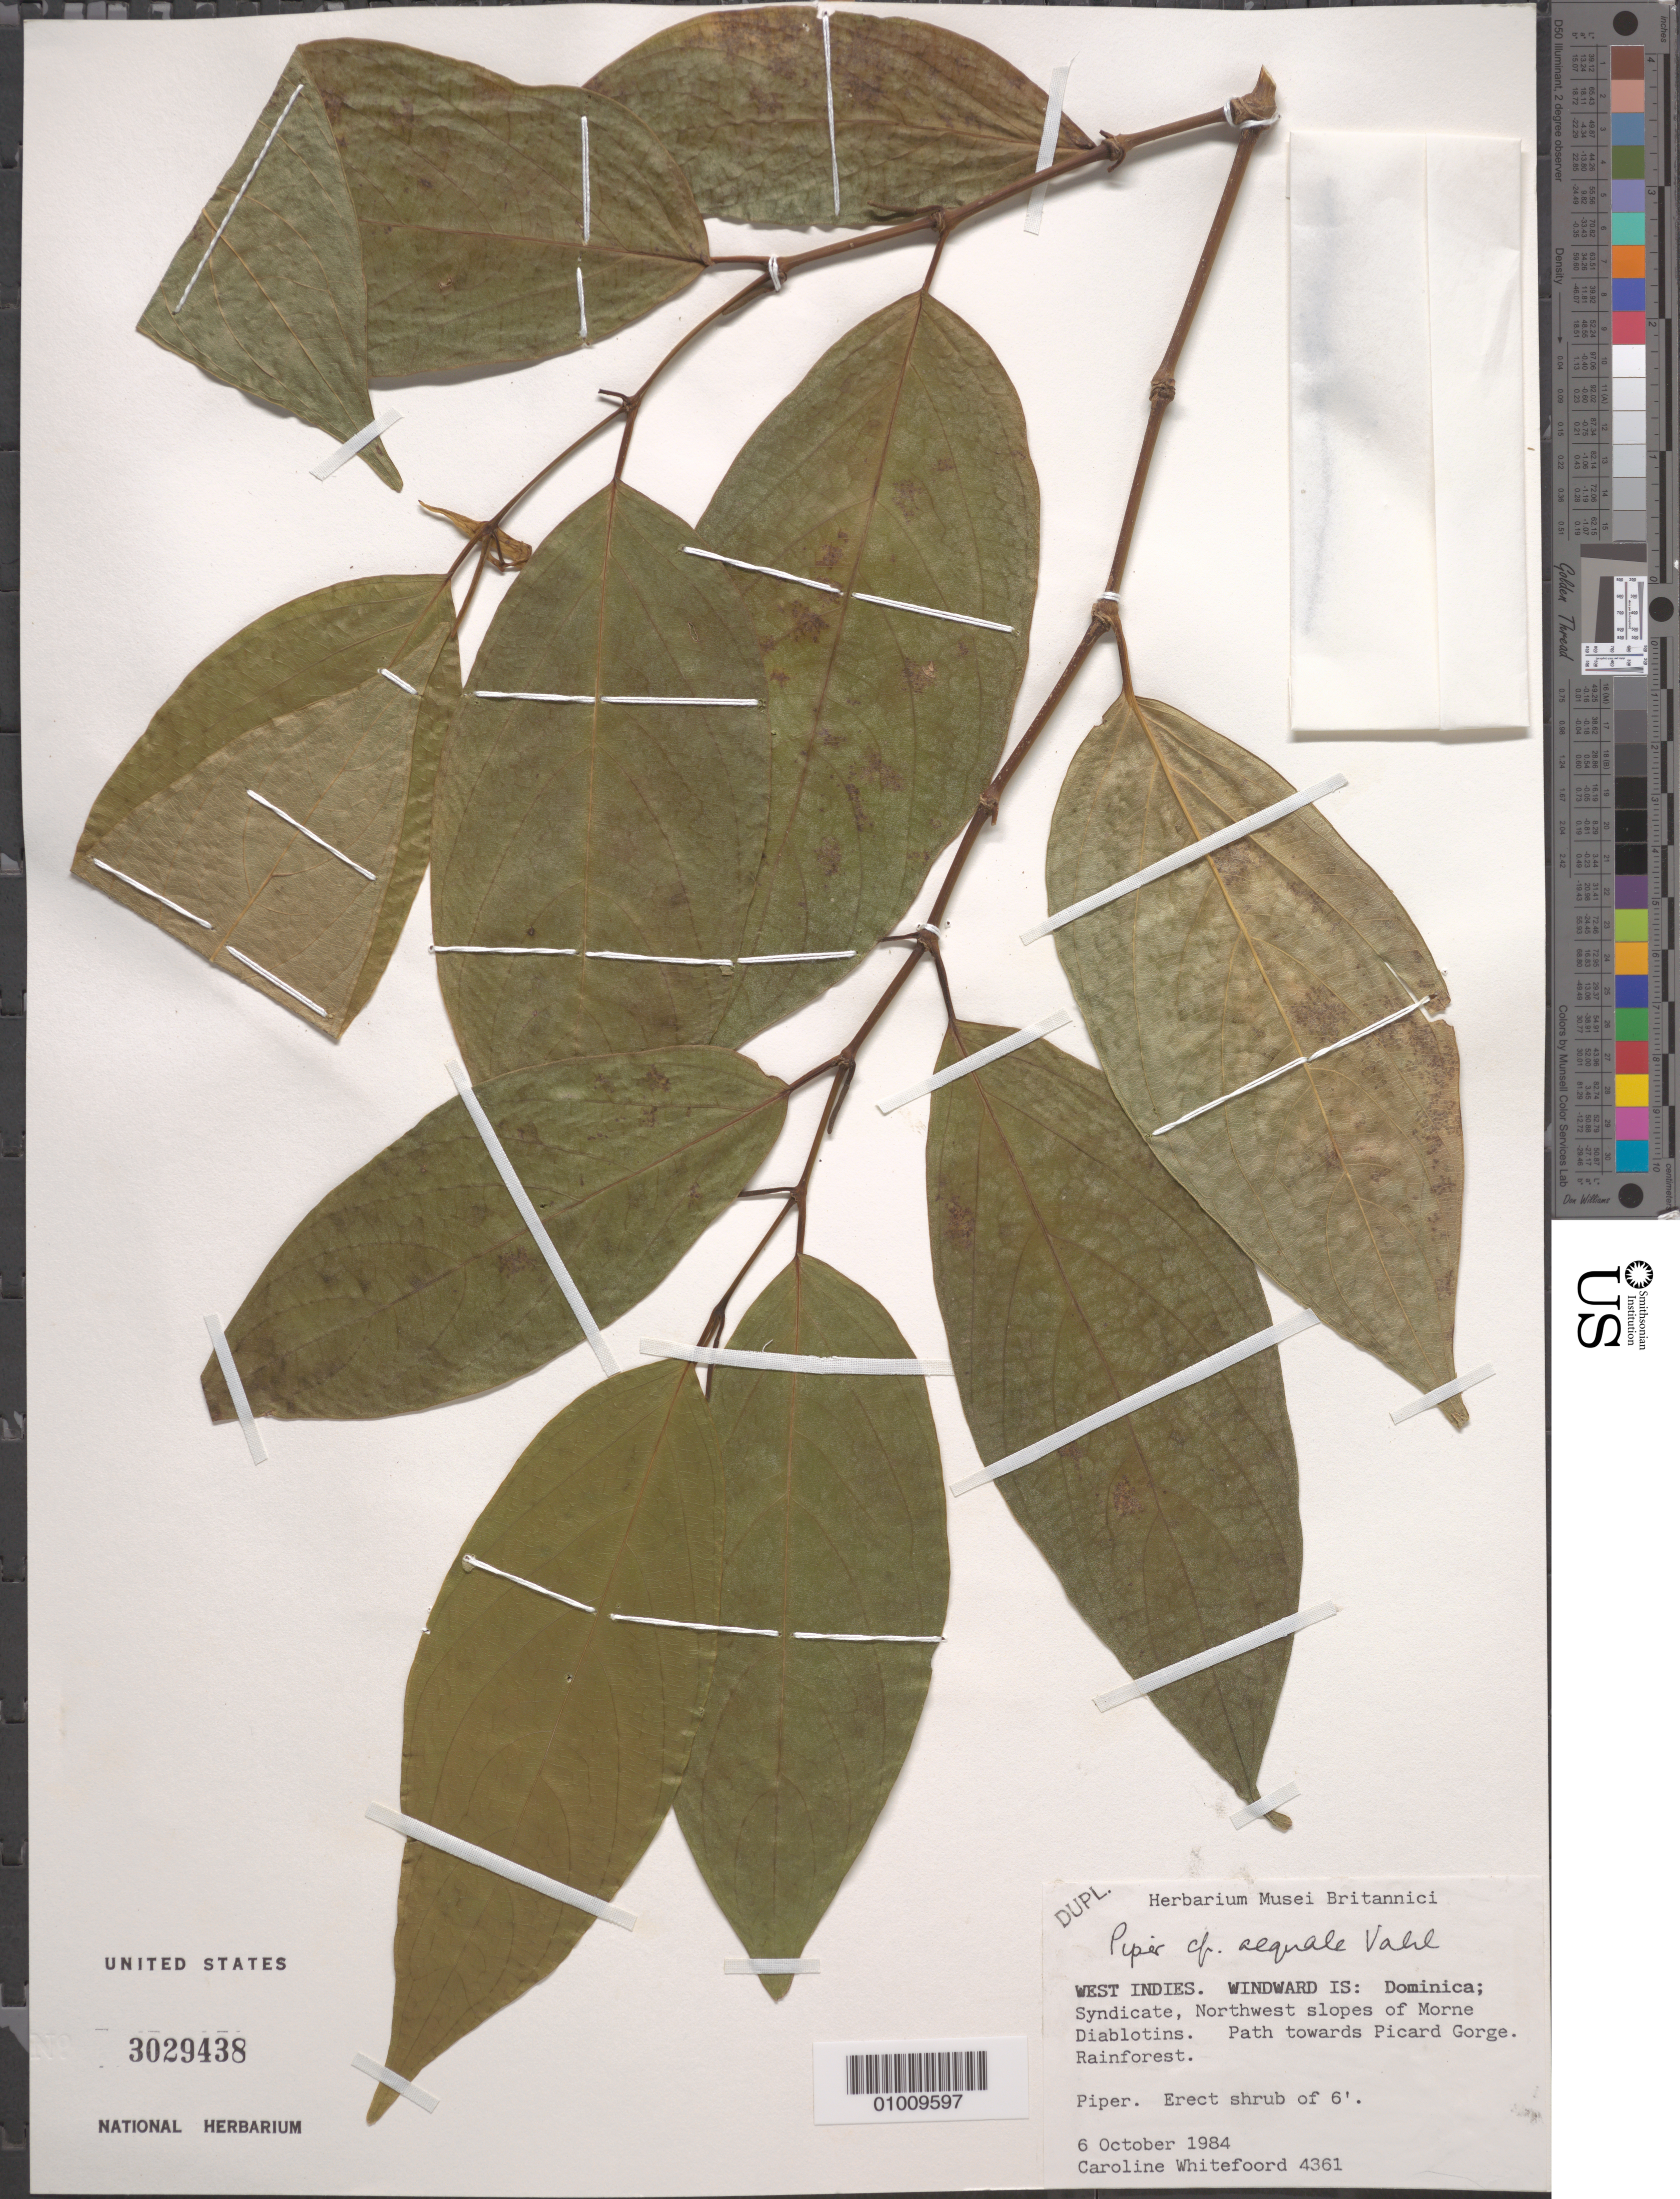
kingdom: Plantae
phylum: Tracheophyta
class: Magnoliopsida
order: Piperales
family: Piperaceae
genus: Piper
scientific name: Piper aequale var. aequale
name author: Vahl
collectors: C. Whitefoord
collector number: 4361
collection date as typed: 06 Oct 1984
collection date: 1984-10-06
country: Dominica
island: Dominica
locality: Syndicate, NW slopes of Morne Diablotins. Path towards Picard George. Rainforest.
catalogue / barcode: US 3029438